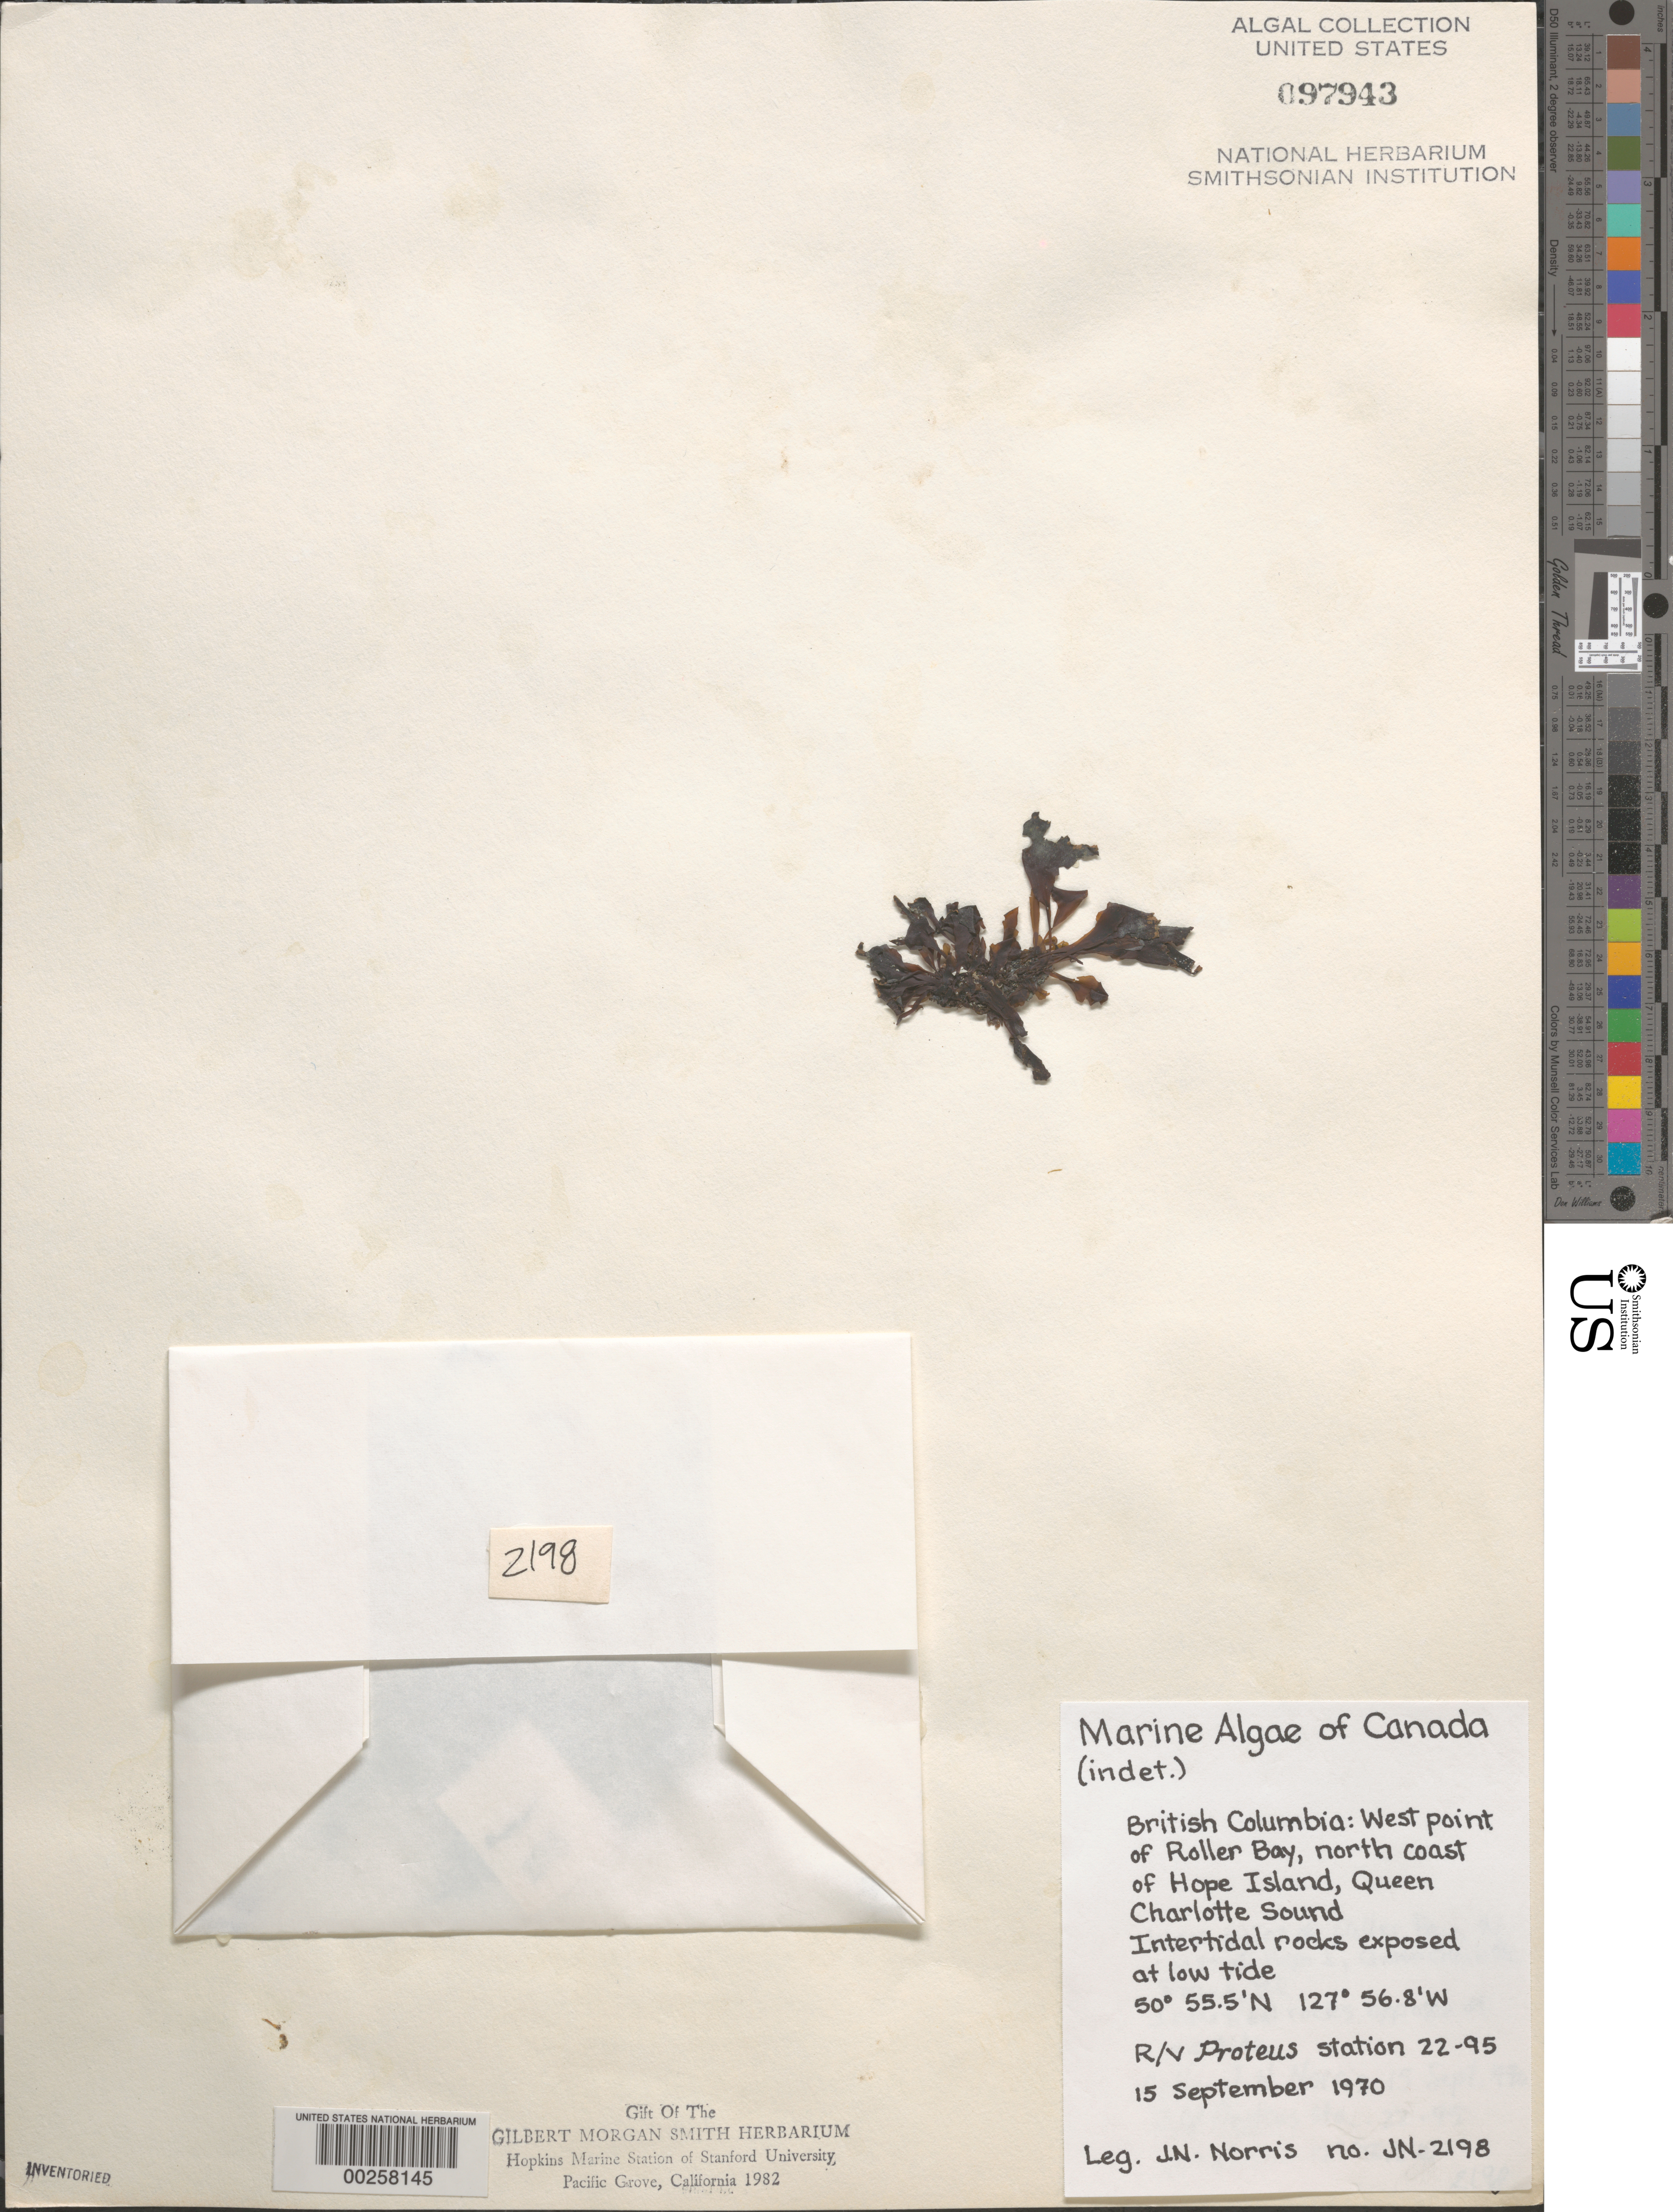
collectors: J. N. Norris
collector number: JN-2198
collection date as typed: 15 Sep 1970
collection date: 1970-09-15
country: Canada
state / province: British Columbia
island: Hope Island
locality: Roller Bay, Queen Charlotte Sound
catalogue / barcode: US 97943